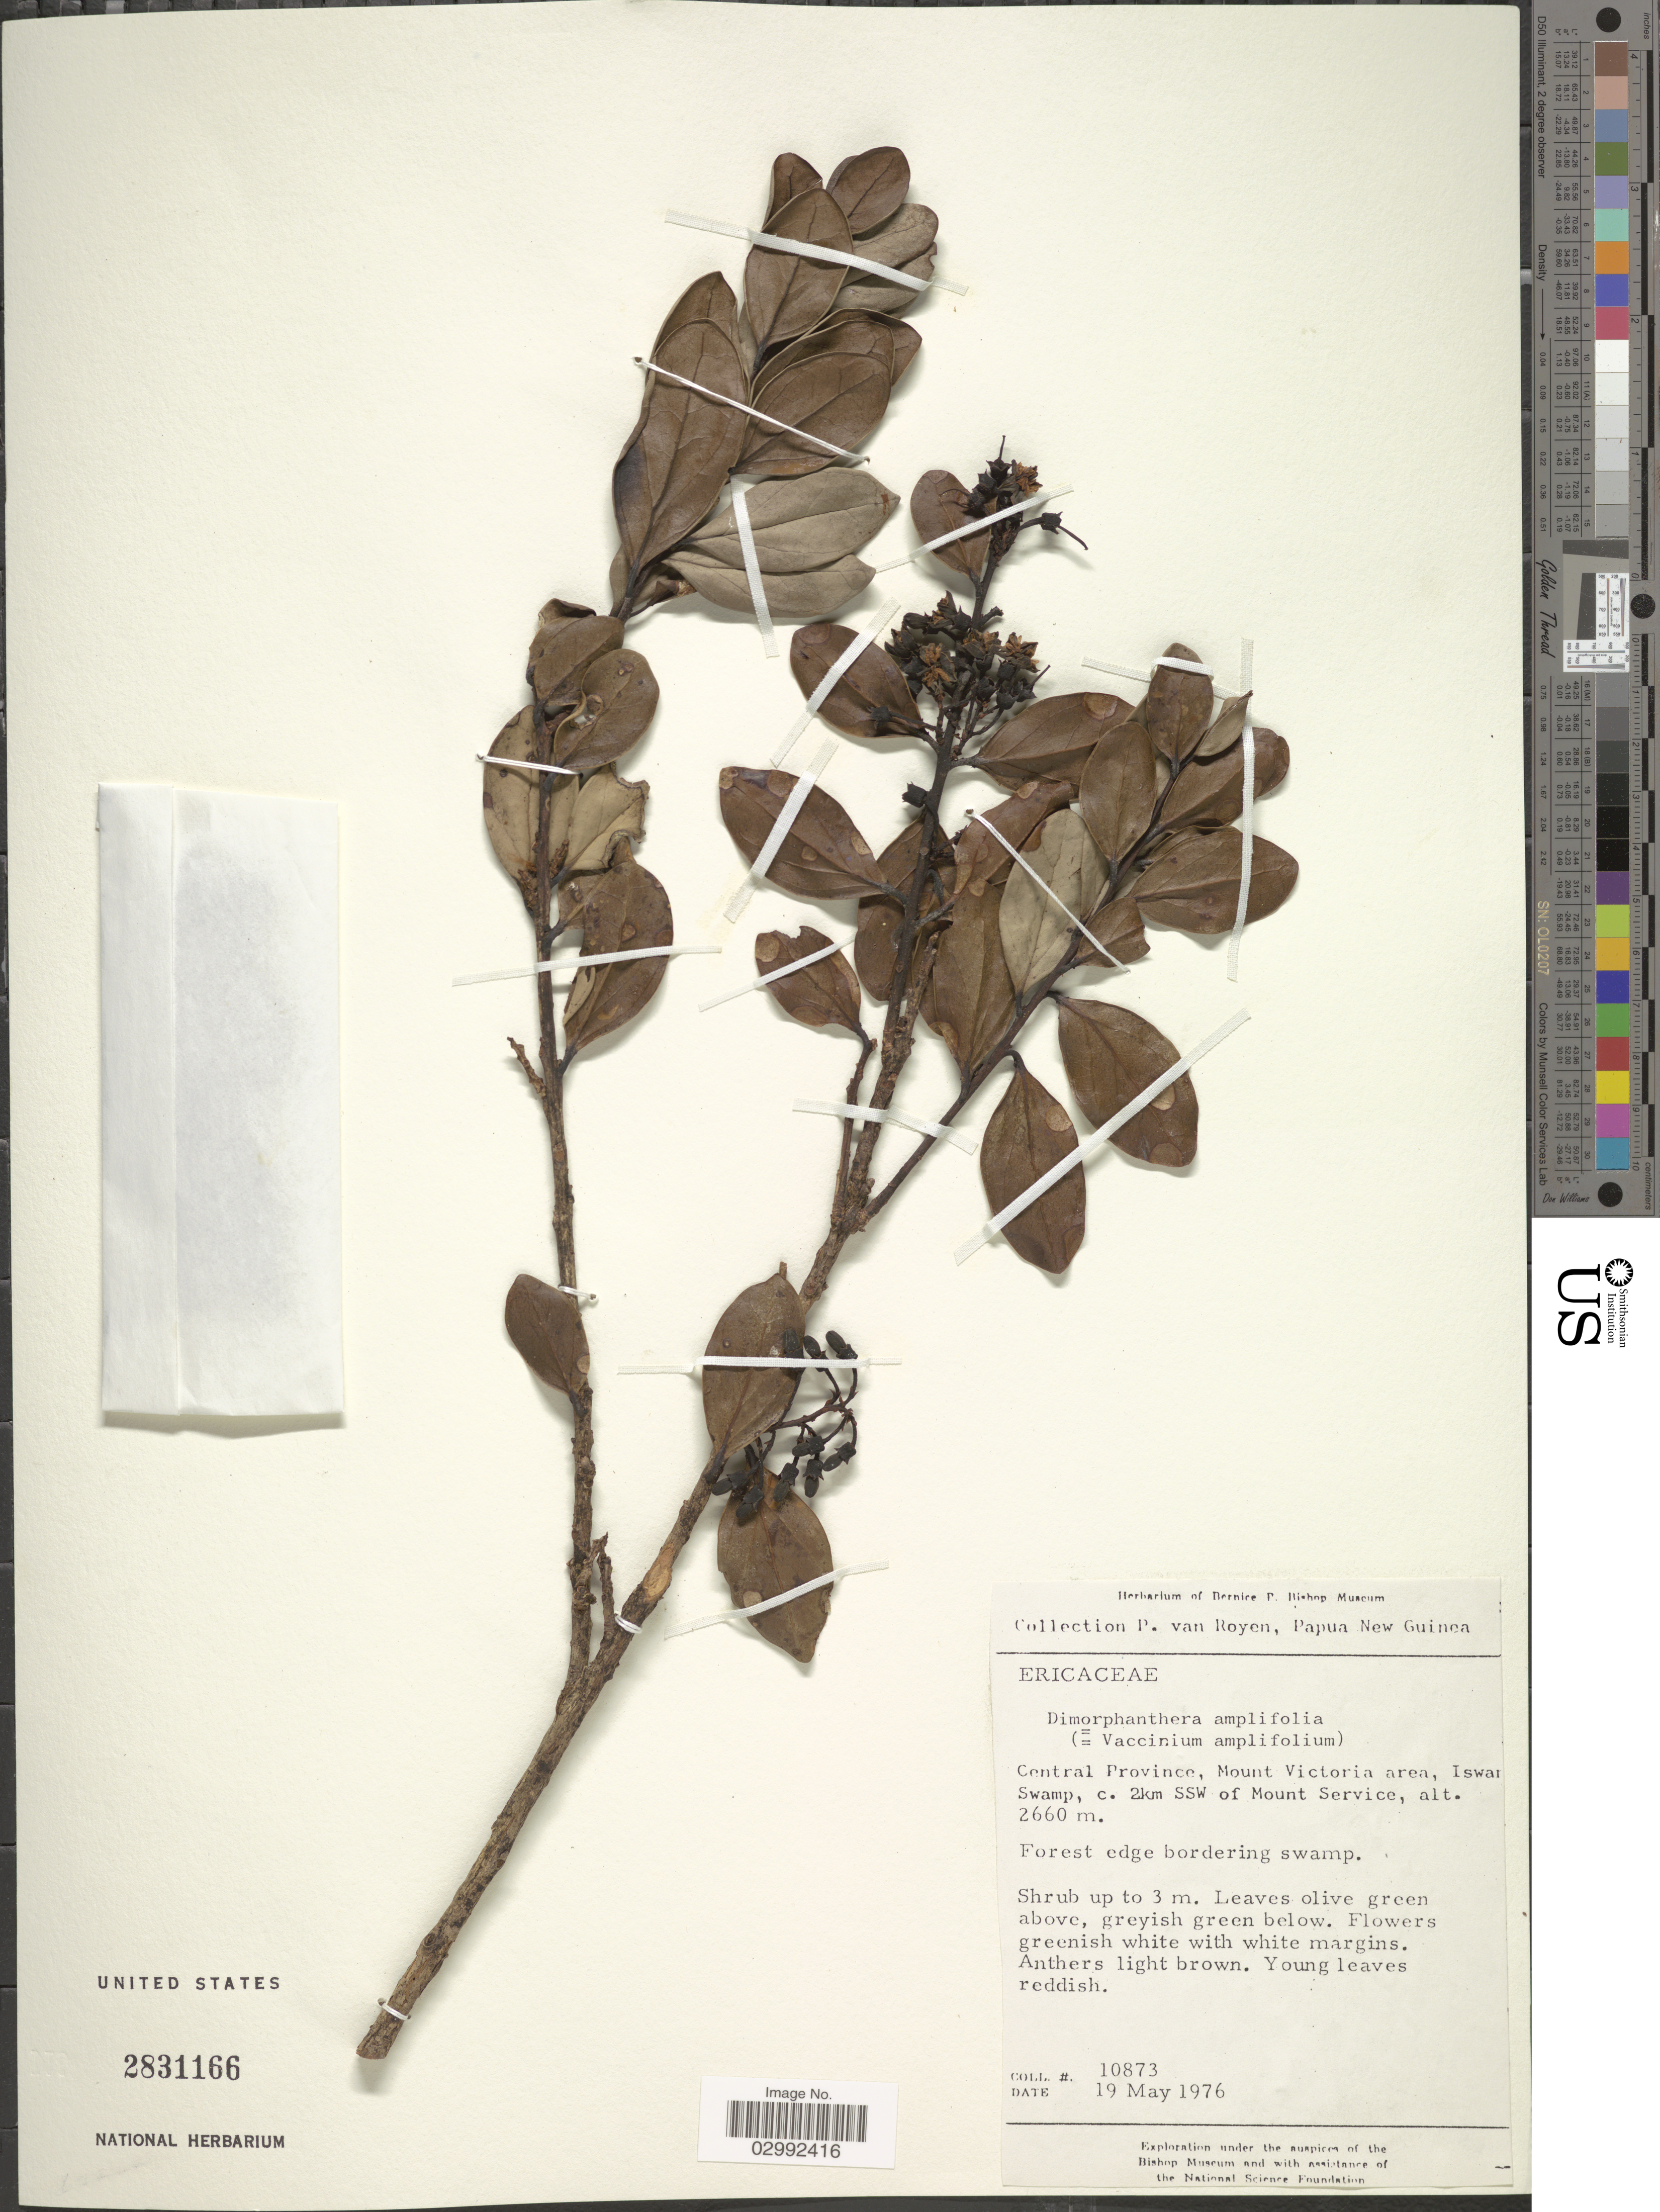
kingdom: Plantae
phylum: Tracheophyta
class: Magnoliopsida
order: Ericales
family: Ericaceae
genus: Vaccinium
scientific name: Vaccinium amplifolium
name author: F. Muell.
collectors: P. van Royen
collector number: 10873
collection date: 1976-05-19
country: Papua New Guinea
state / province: Central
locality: Central Province, Mount Victoria area, Iswa [illegible text] Swamp, c. 2km SSW of Mount Service.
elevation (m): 2660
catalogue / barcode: US 2831166